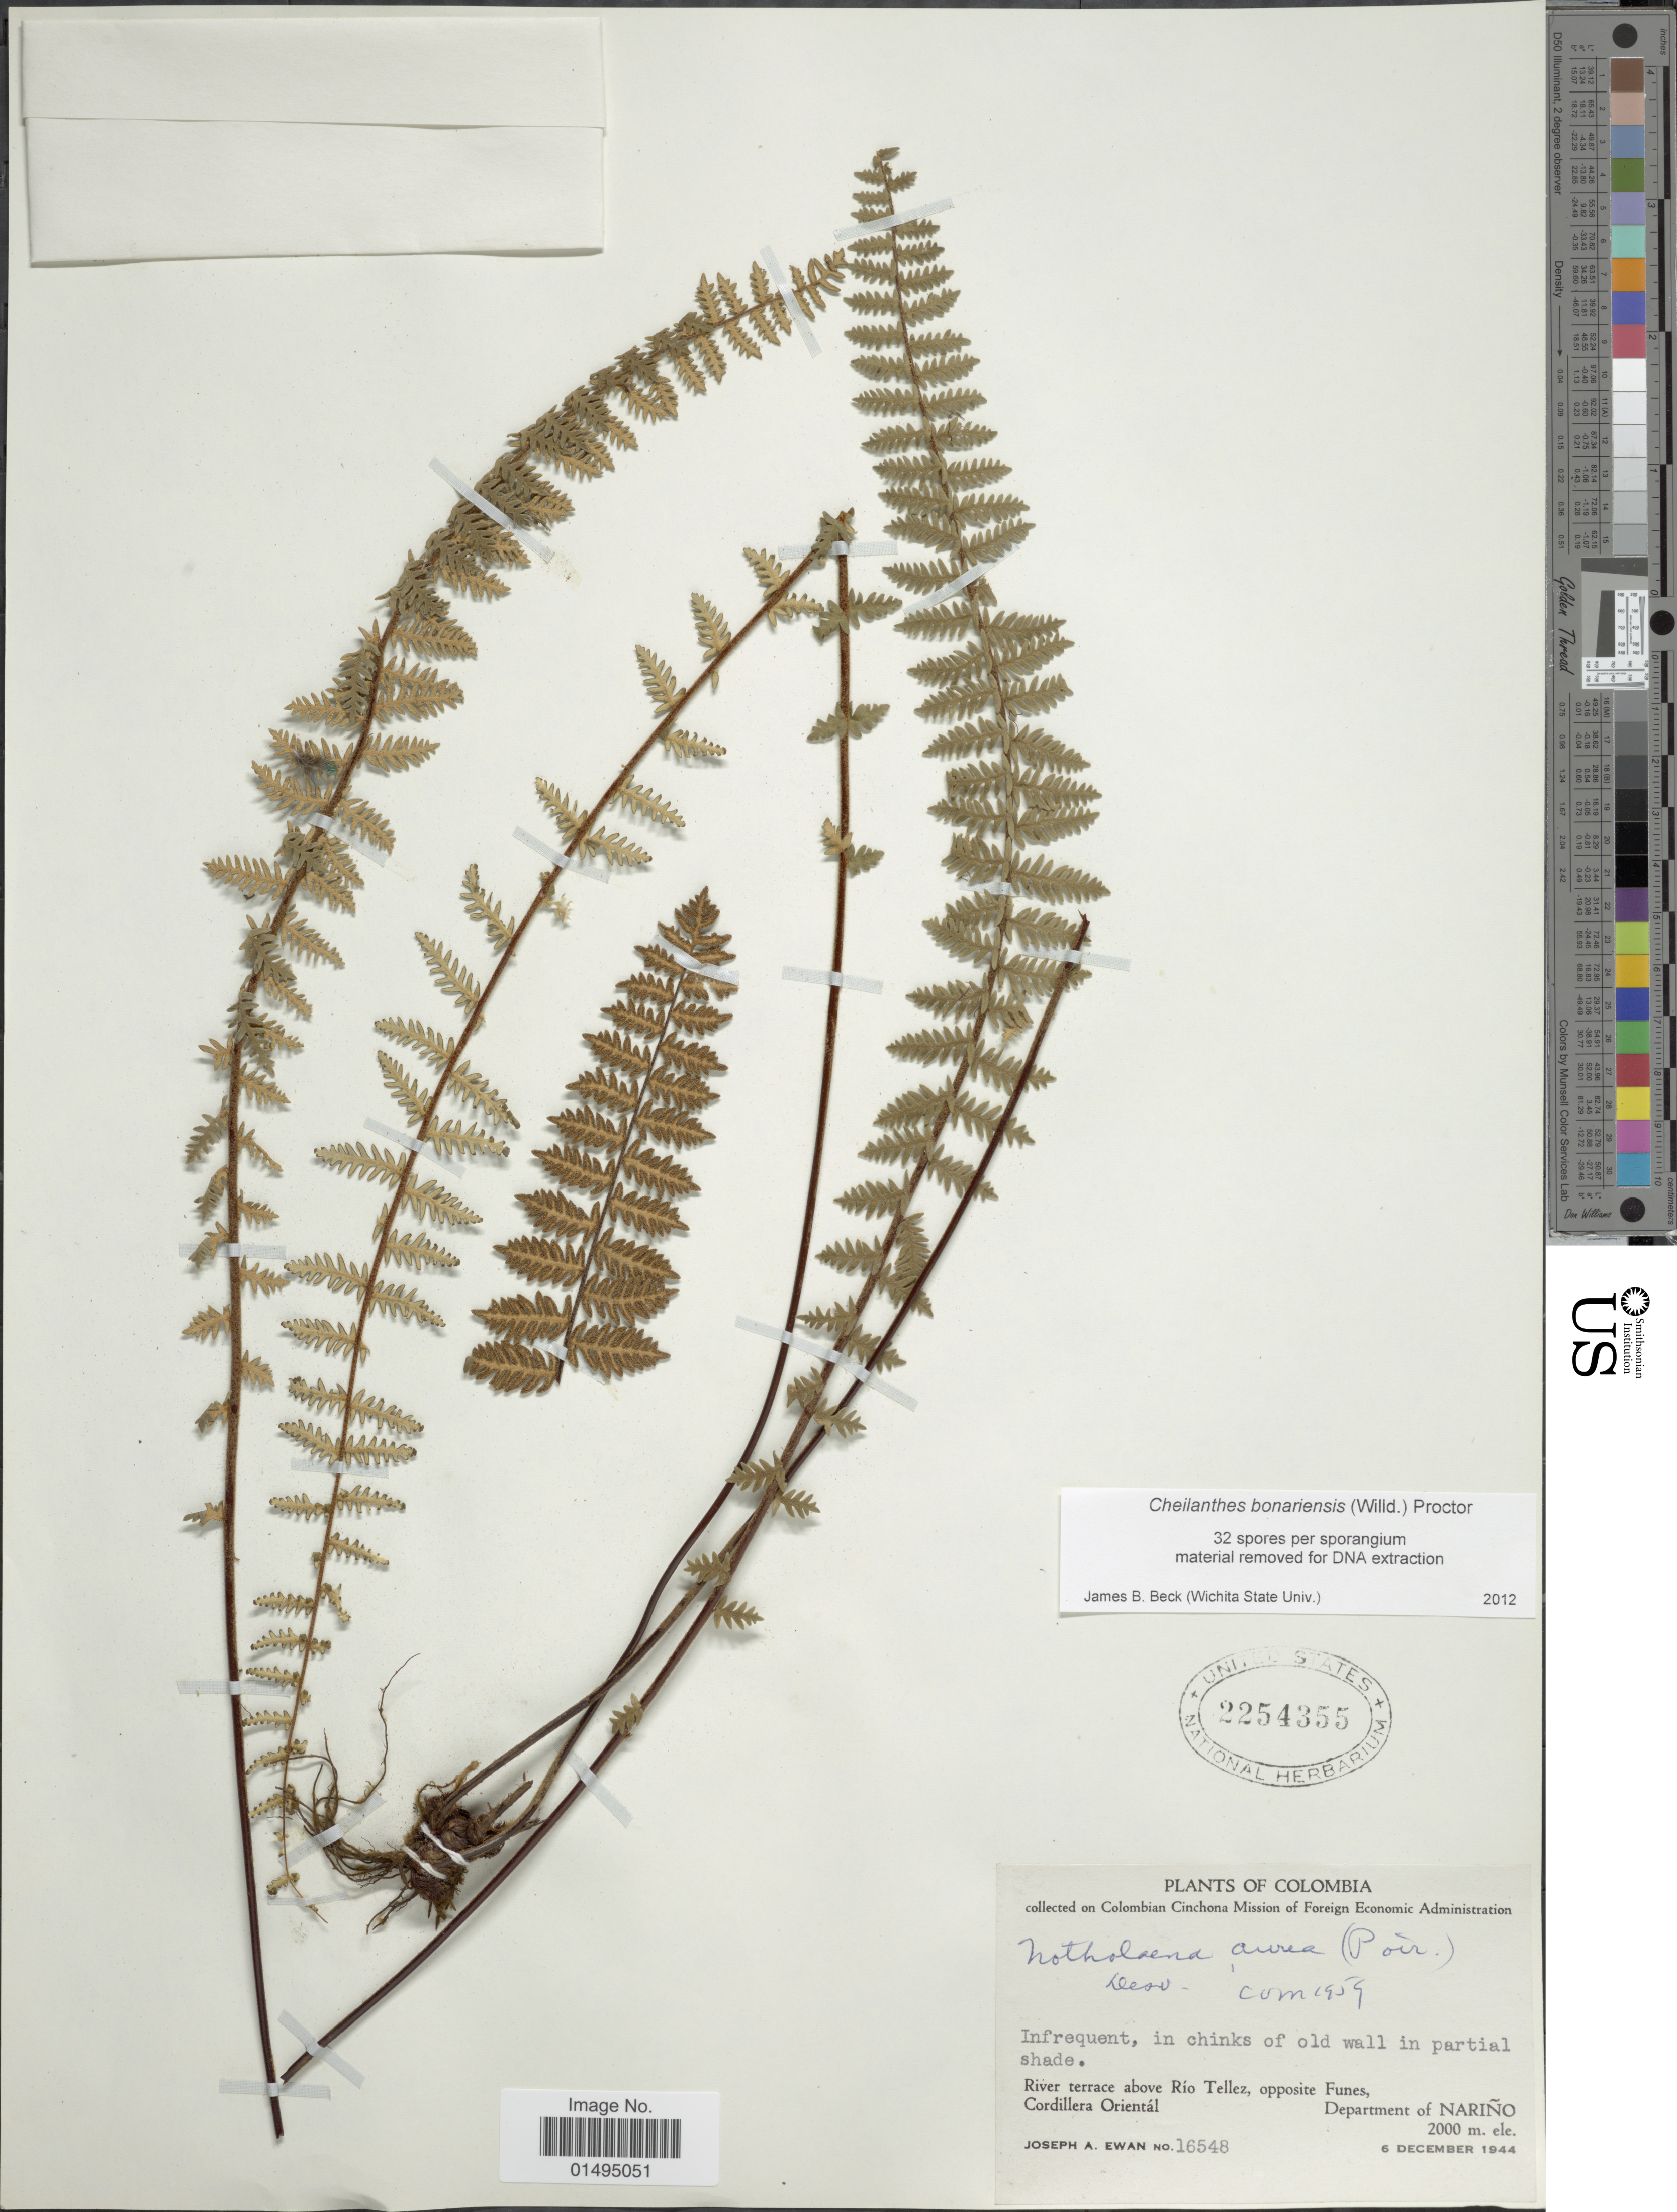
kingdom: Plantae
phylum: Tracheophyta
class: Polypodiopsida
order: Polypodiales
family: Pteridaceae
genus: Myriopteris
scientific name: Myriopteris aurea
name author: (Poir.) Grusz & Windham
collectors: J. A. Ewan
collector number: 16548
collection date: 1944-12-06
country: Colombia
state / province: Nariño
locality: River terrace above Rio Tellez, opposite Funes, Cordillera oriental, Department of Narino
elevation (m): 2000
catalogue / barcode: US 2254355